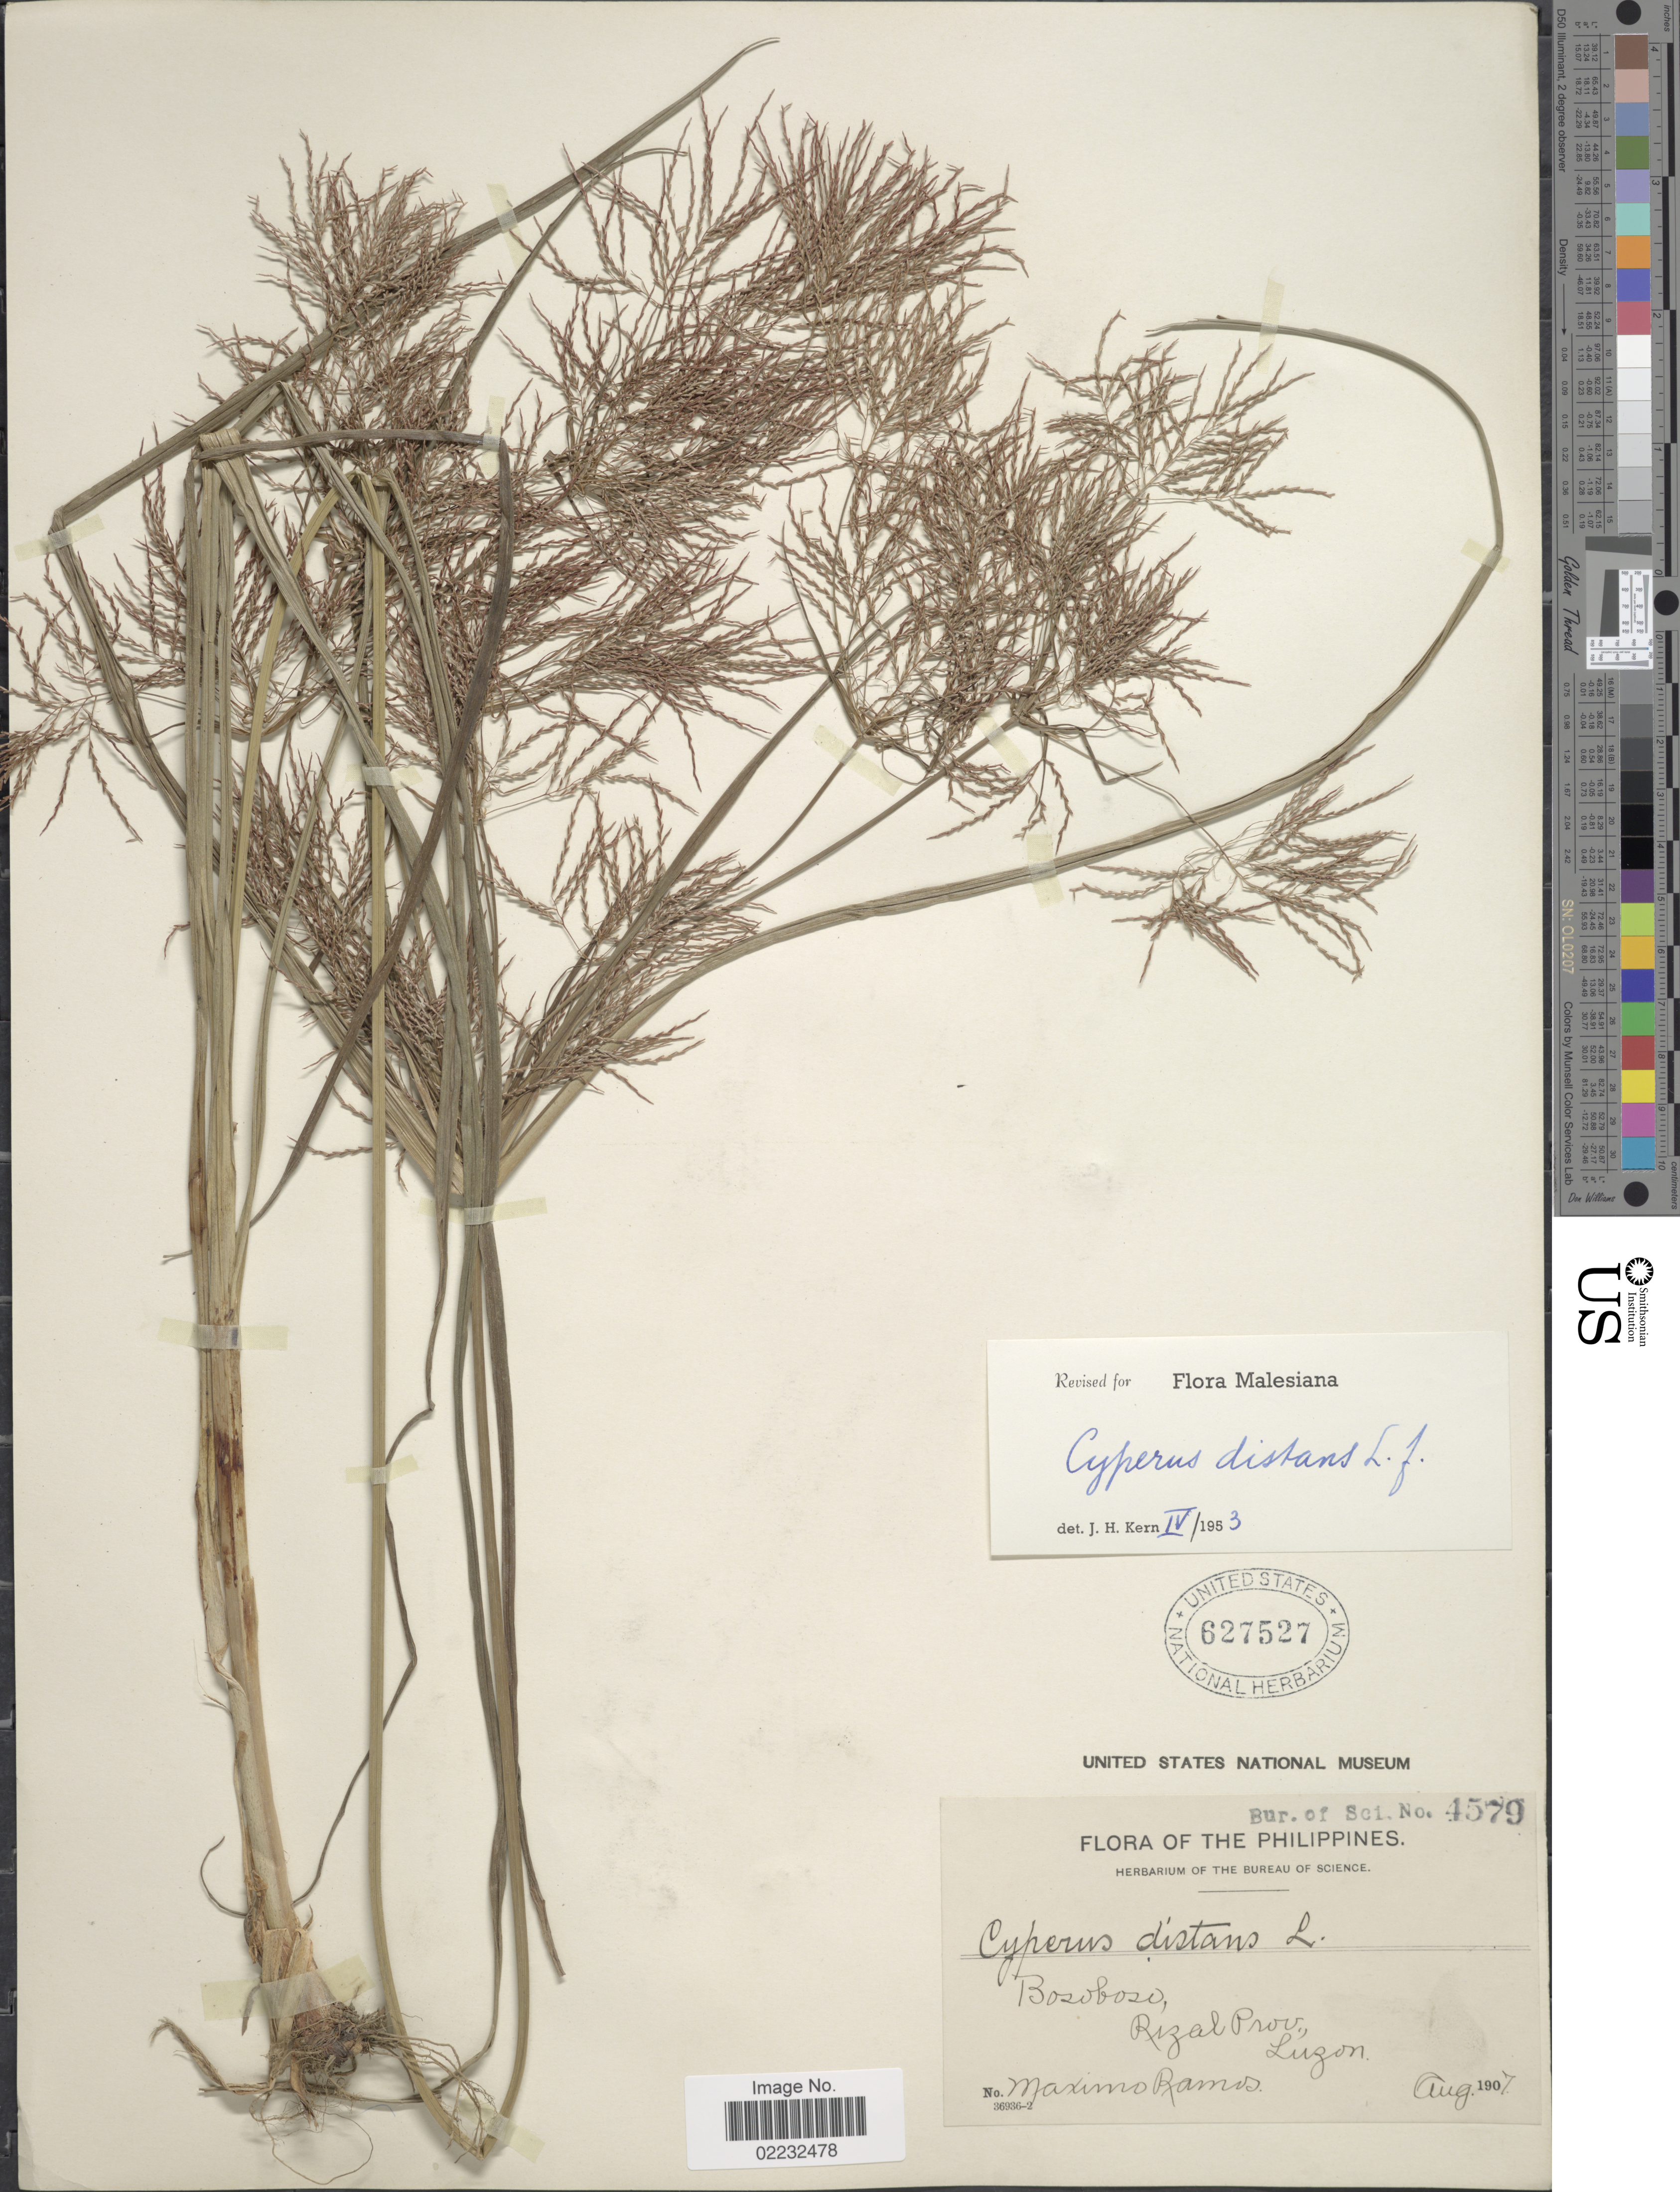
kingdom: Plantae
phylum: Tracheophyta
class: Liliopsida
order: Poales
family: Cyperaceae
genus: Cyperus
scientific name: Cyperus distans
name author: L. f.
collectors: M. Ramos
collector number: Bur. of Sci. 4579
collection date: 1907-08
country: Philippines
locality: Bosoboso, Rizal Prov. Luzon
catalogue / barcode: US 627527